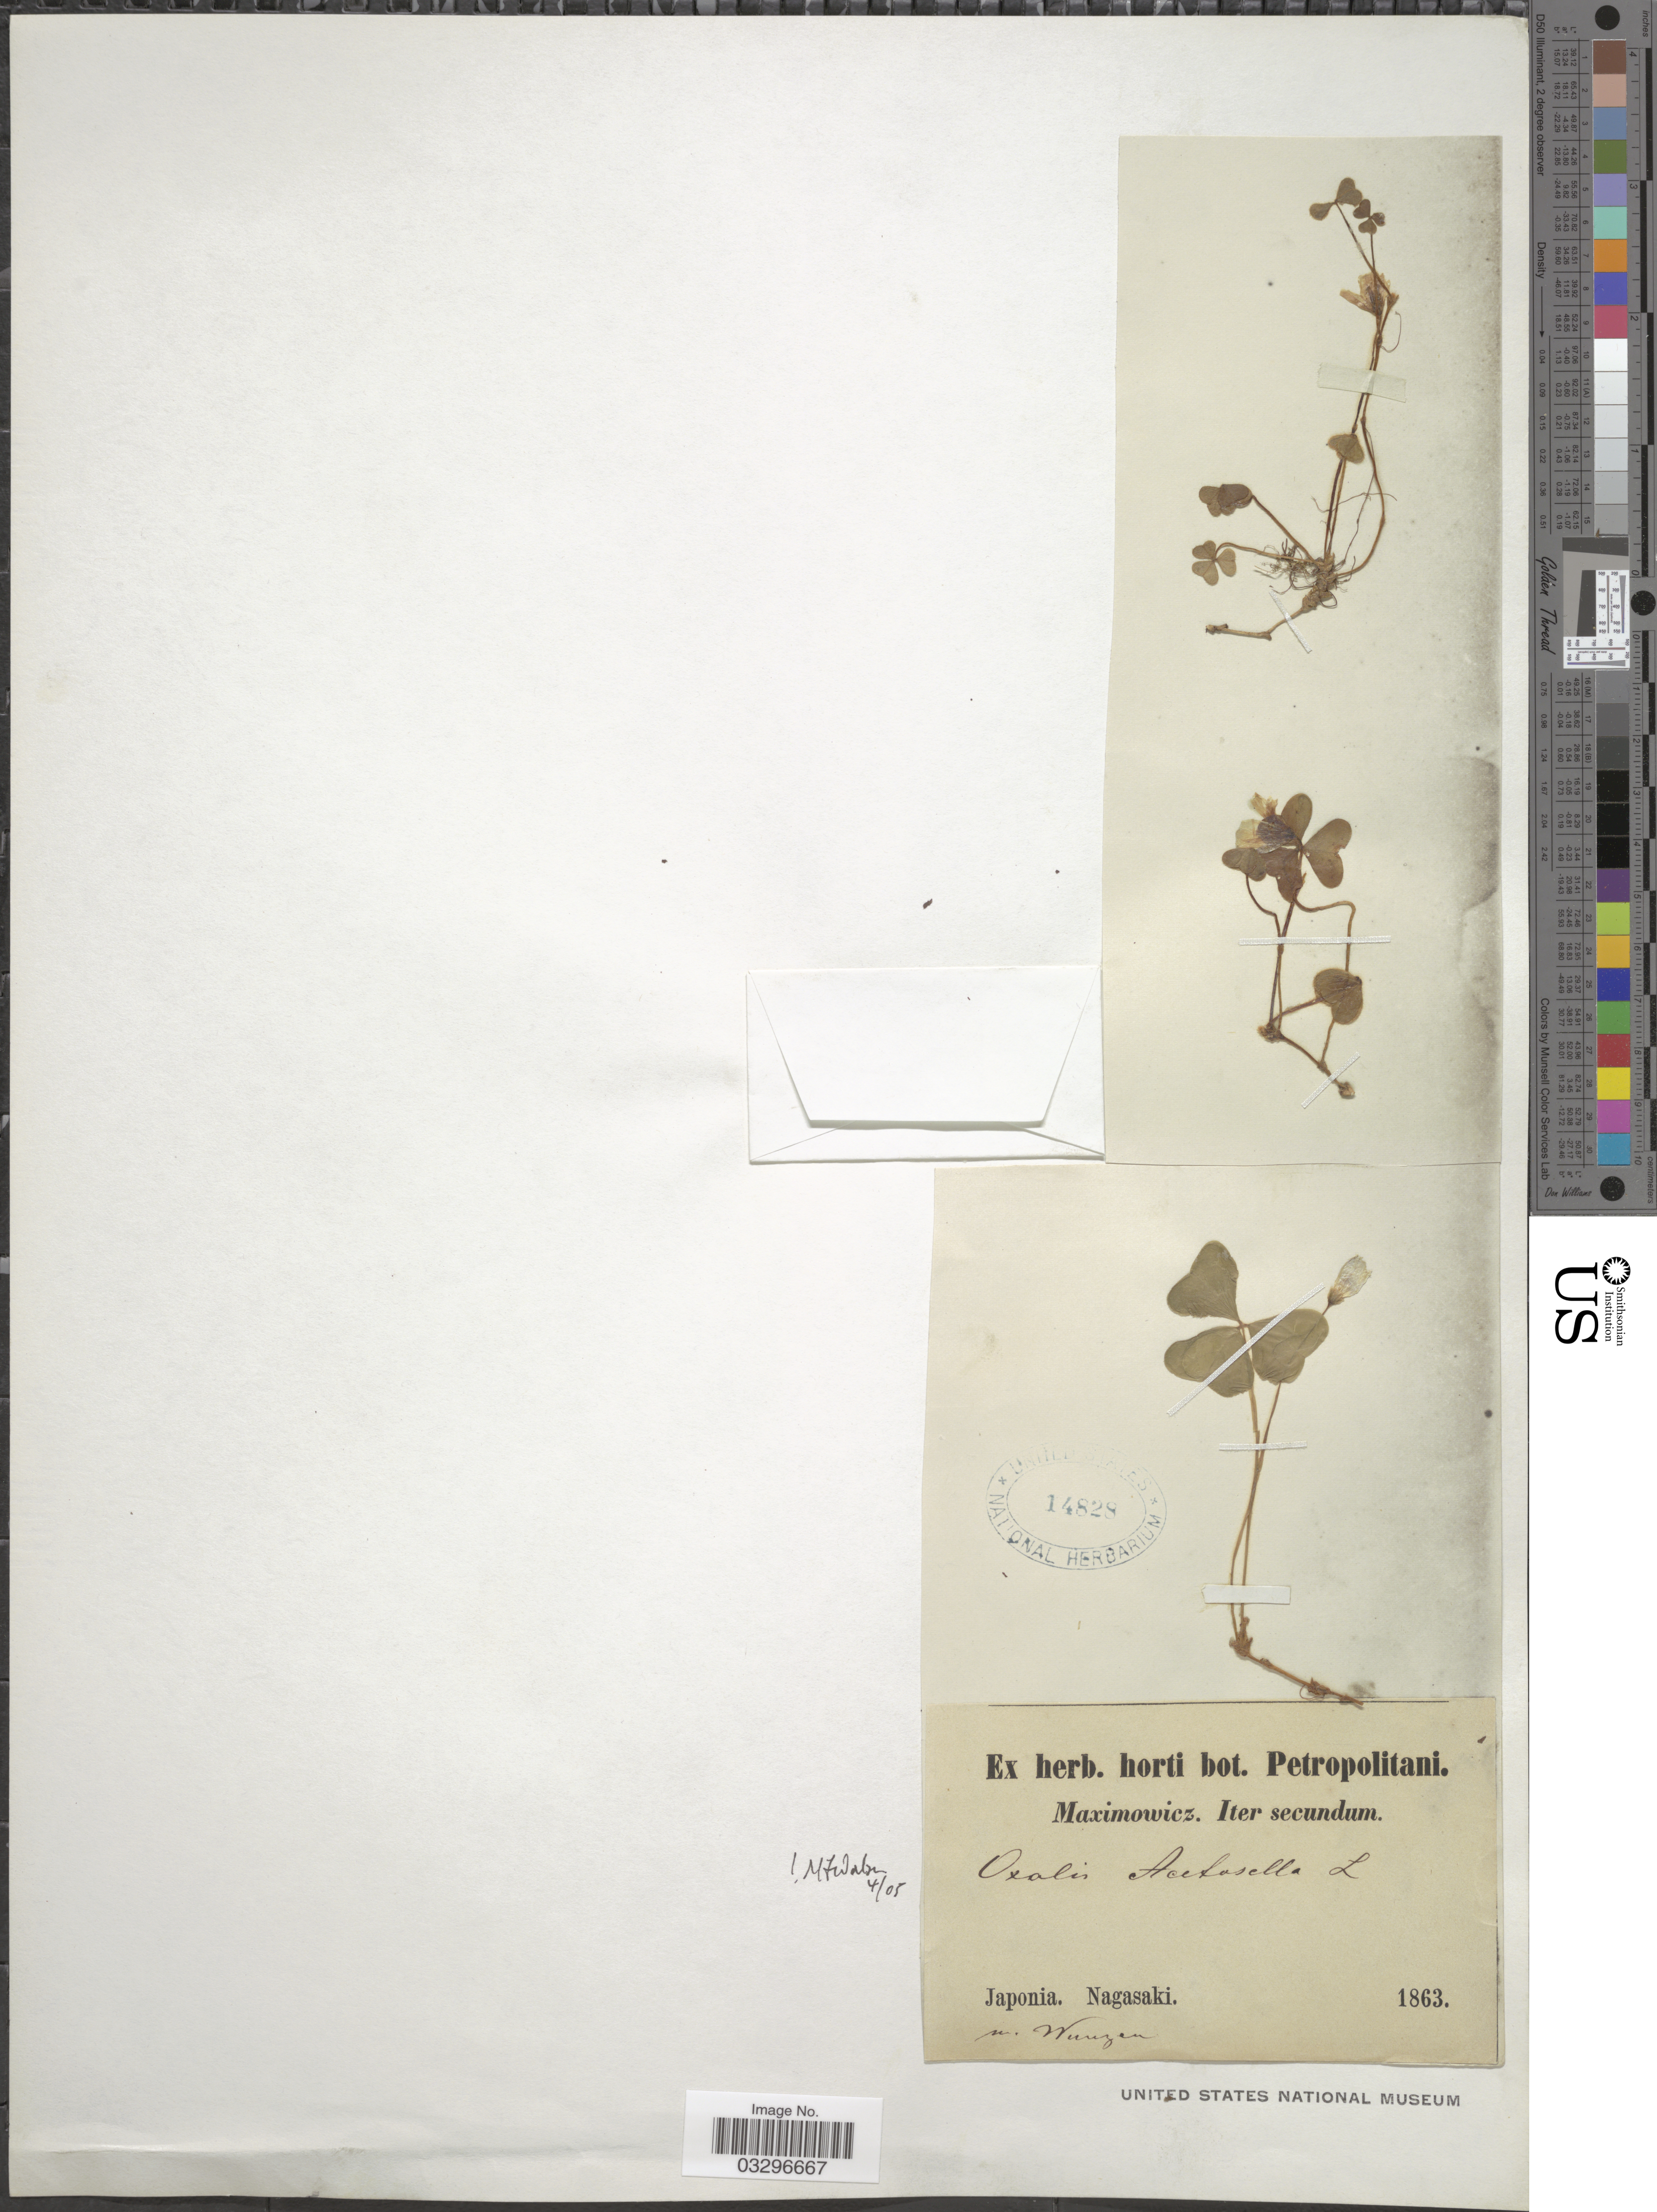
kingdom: Plantae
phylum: Tracheophyta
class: Magnoliopsida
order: Oxalidales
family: Oxalidaceae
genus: Oxalis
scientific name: Oxalis acetosella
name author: L.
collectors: -. Maximowicz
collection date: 1863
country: Japan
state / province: Nagasaki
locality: Japonia, in Wunzen.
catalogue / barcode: US 14828